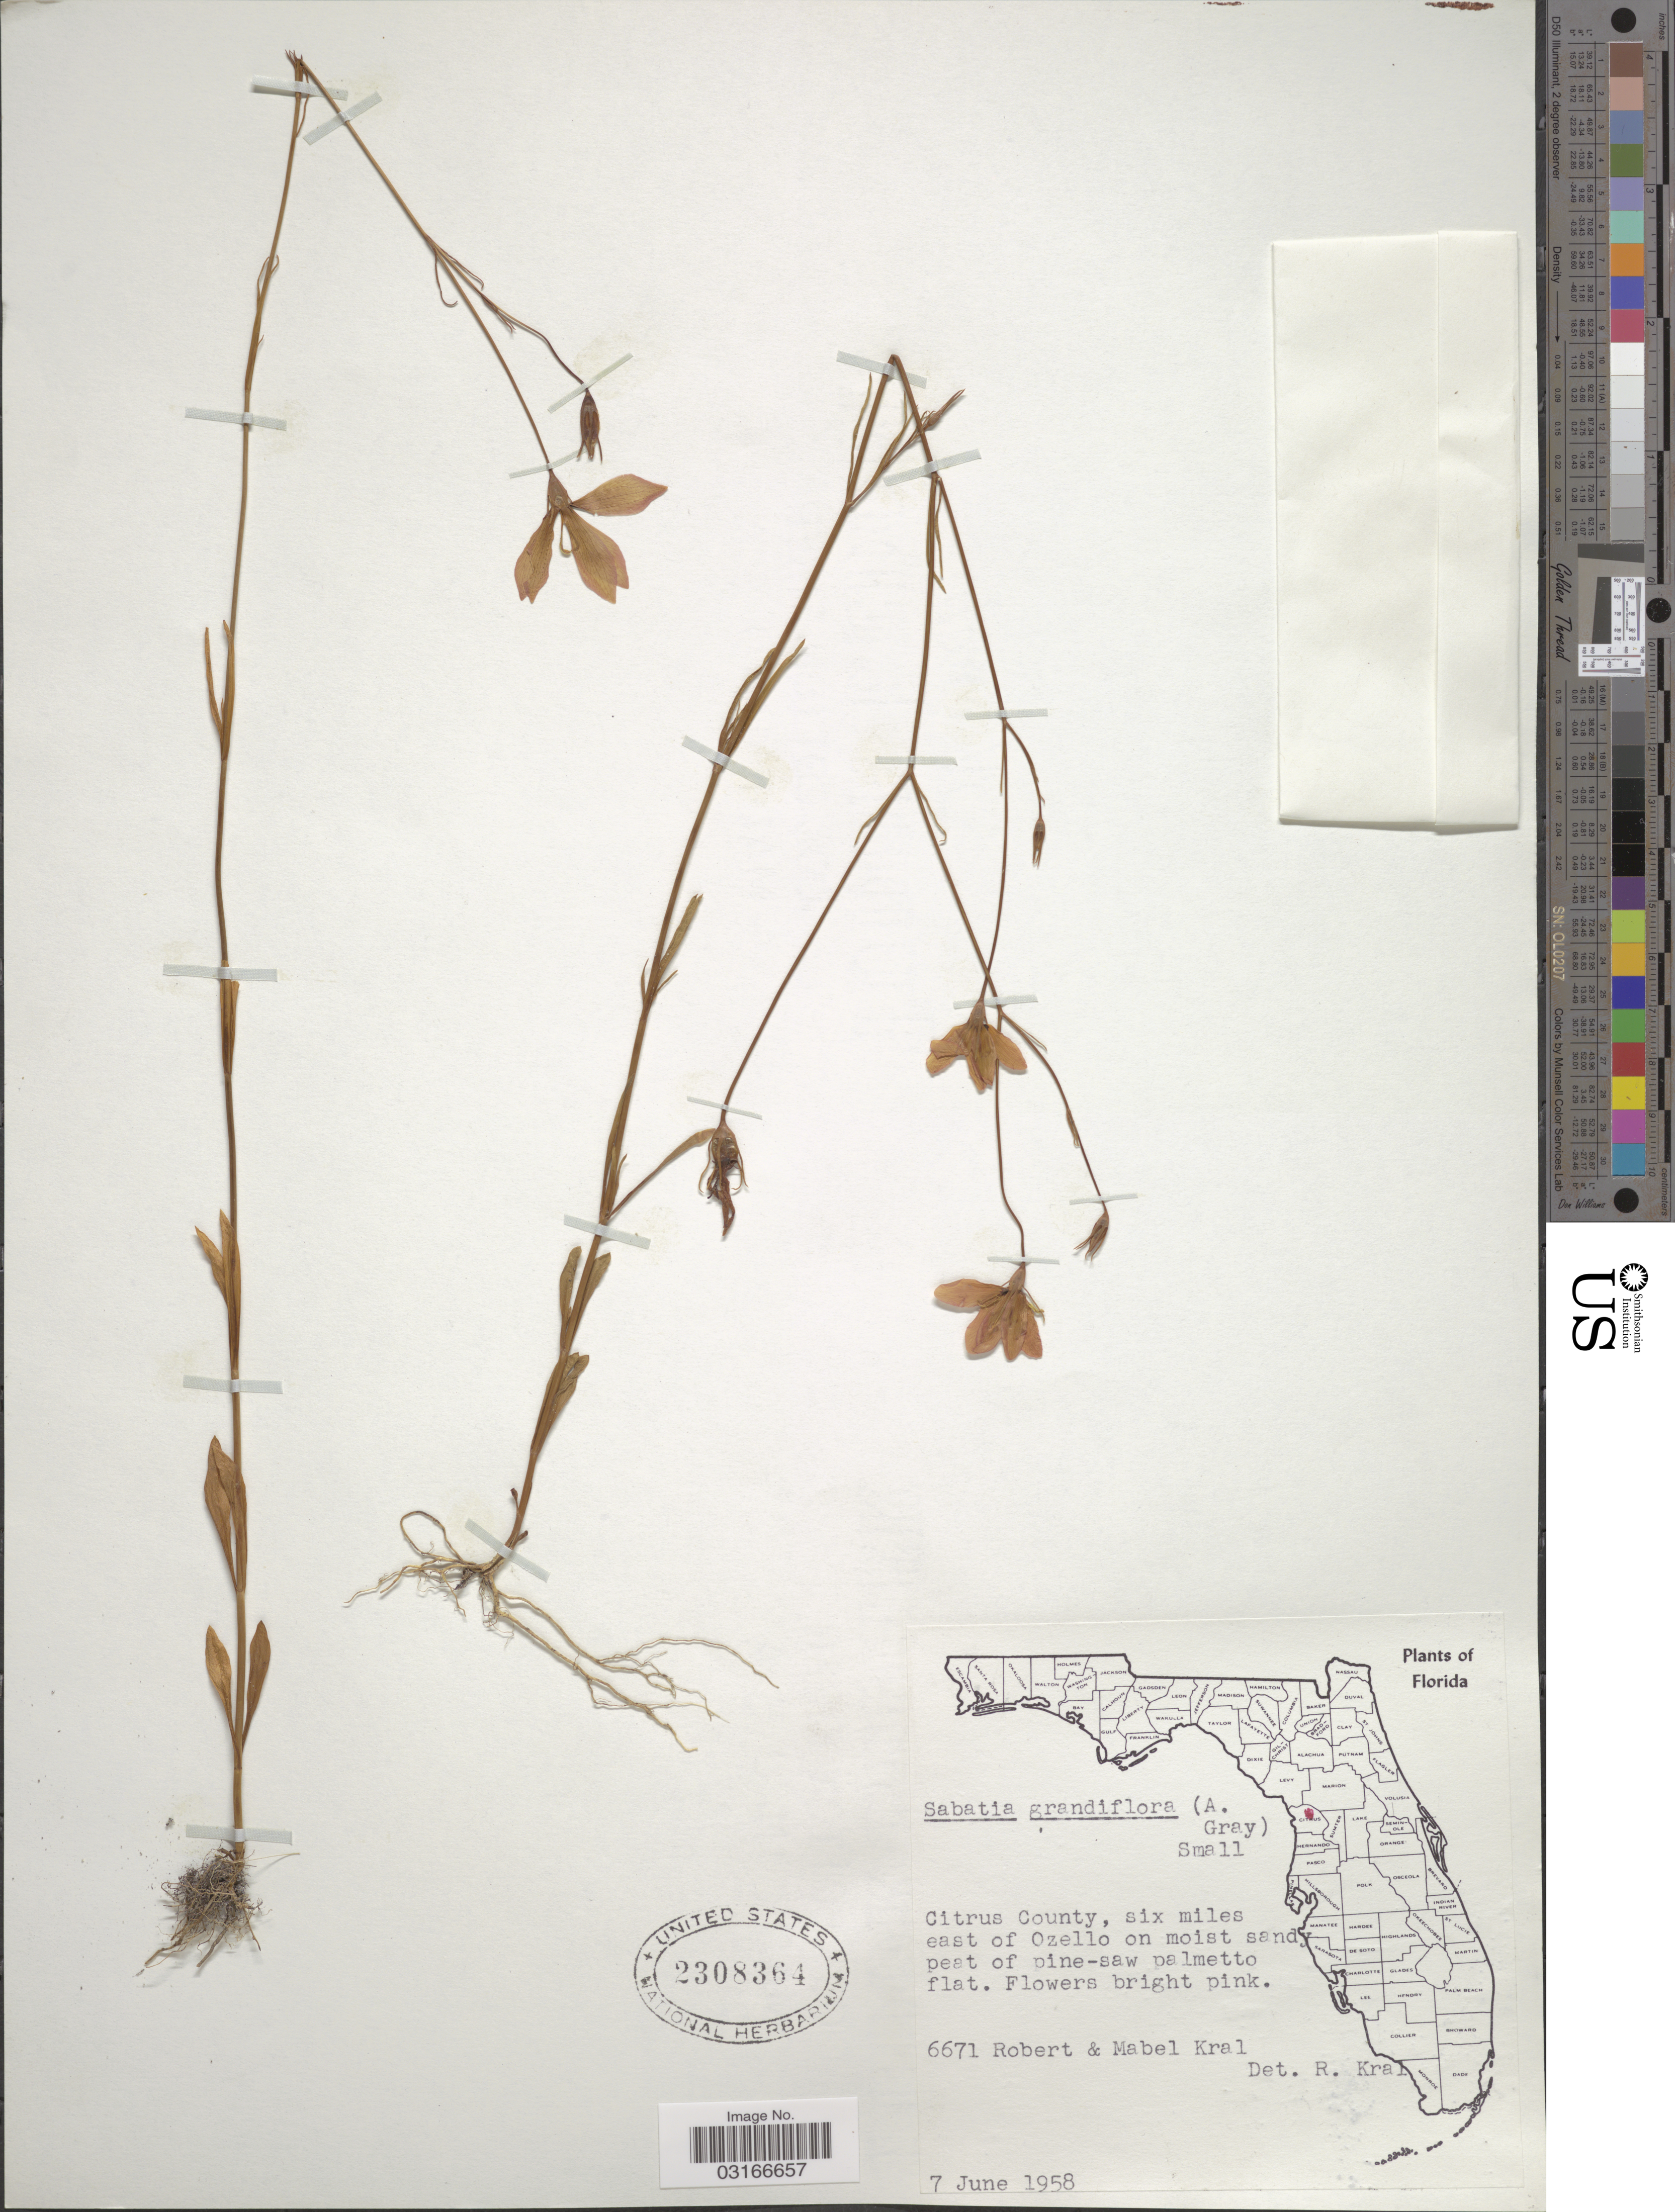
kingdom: Plantae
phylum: Tracheophyta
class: Magnoliopsida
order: Gentianales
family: Gentianaceae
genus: Sabatia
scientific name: Sabatia grandiflora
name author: (A. Gray) Small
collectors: R. Kral & M. Kral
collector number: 6671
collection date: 1958-06-07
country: United States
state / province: Florida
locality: Citrus County, six miles east of Ozello on moist sand peat of pine-saw palmetto flat.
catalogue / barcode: US 2308364